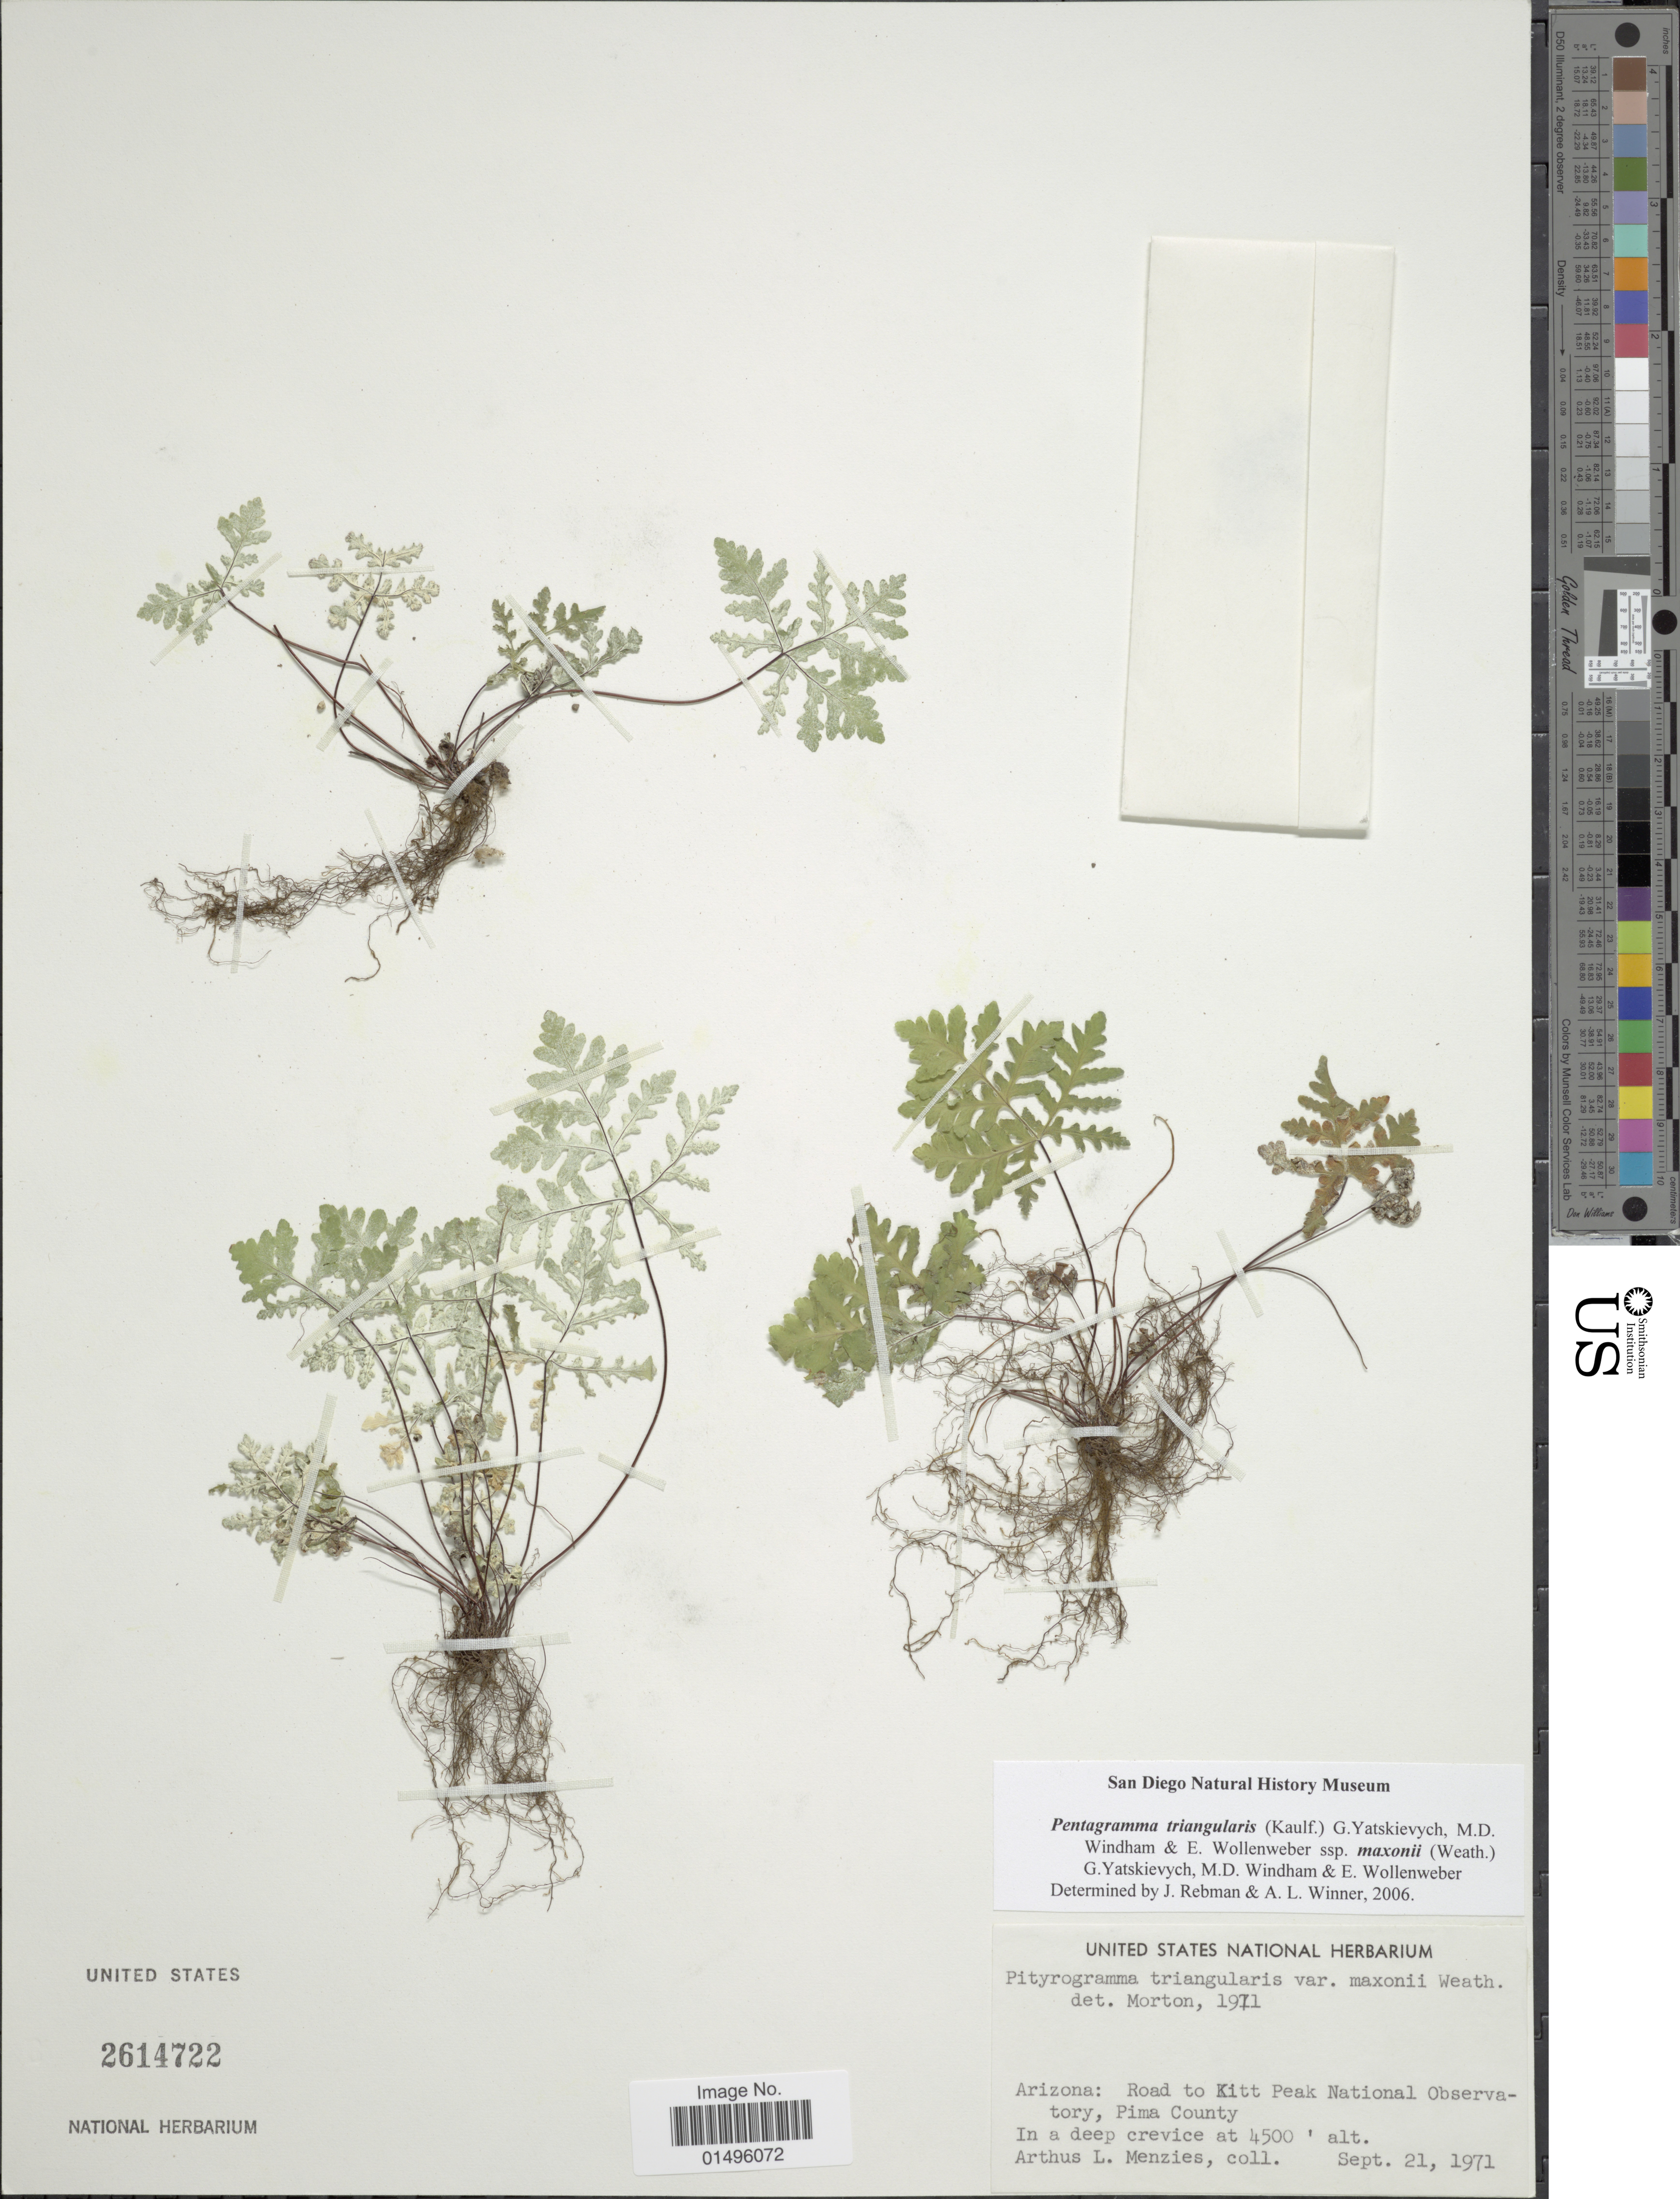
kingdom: Plantae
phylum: Tracheophyta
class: Polypodiopsida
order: Polypodiales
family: Pteridaceae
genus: Pentagramma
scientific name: Pentagramma maxonii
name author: (Weath.) Schuettp. & Windham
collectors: A. Menzies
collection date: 1971-09-21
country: United States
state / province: Arizona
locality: Arizona: Road to Kitt Peak National Observartory, Pima County.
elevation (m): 1372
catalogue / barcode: US 2614722